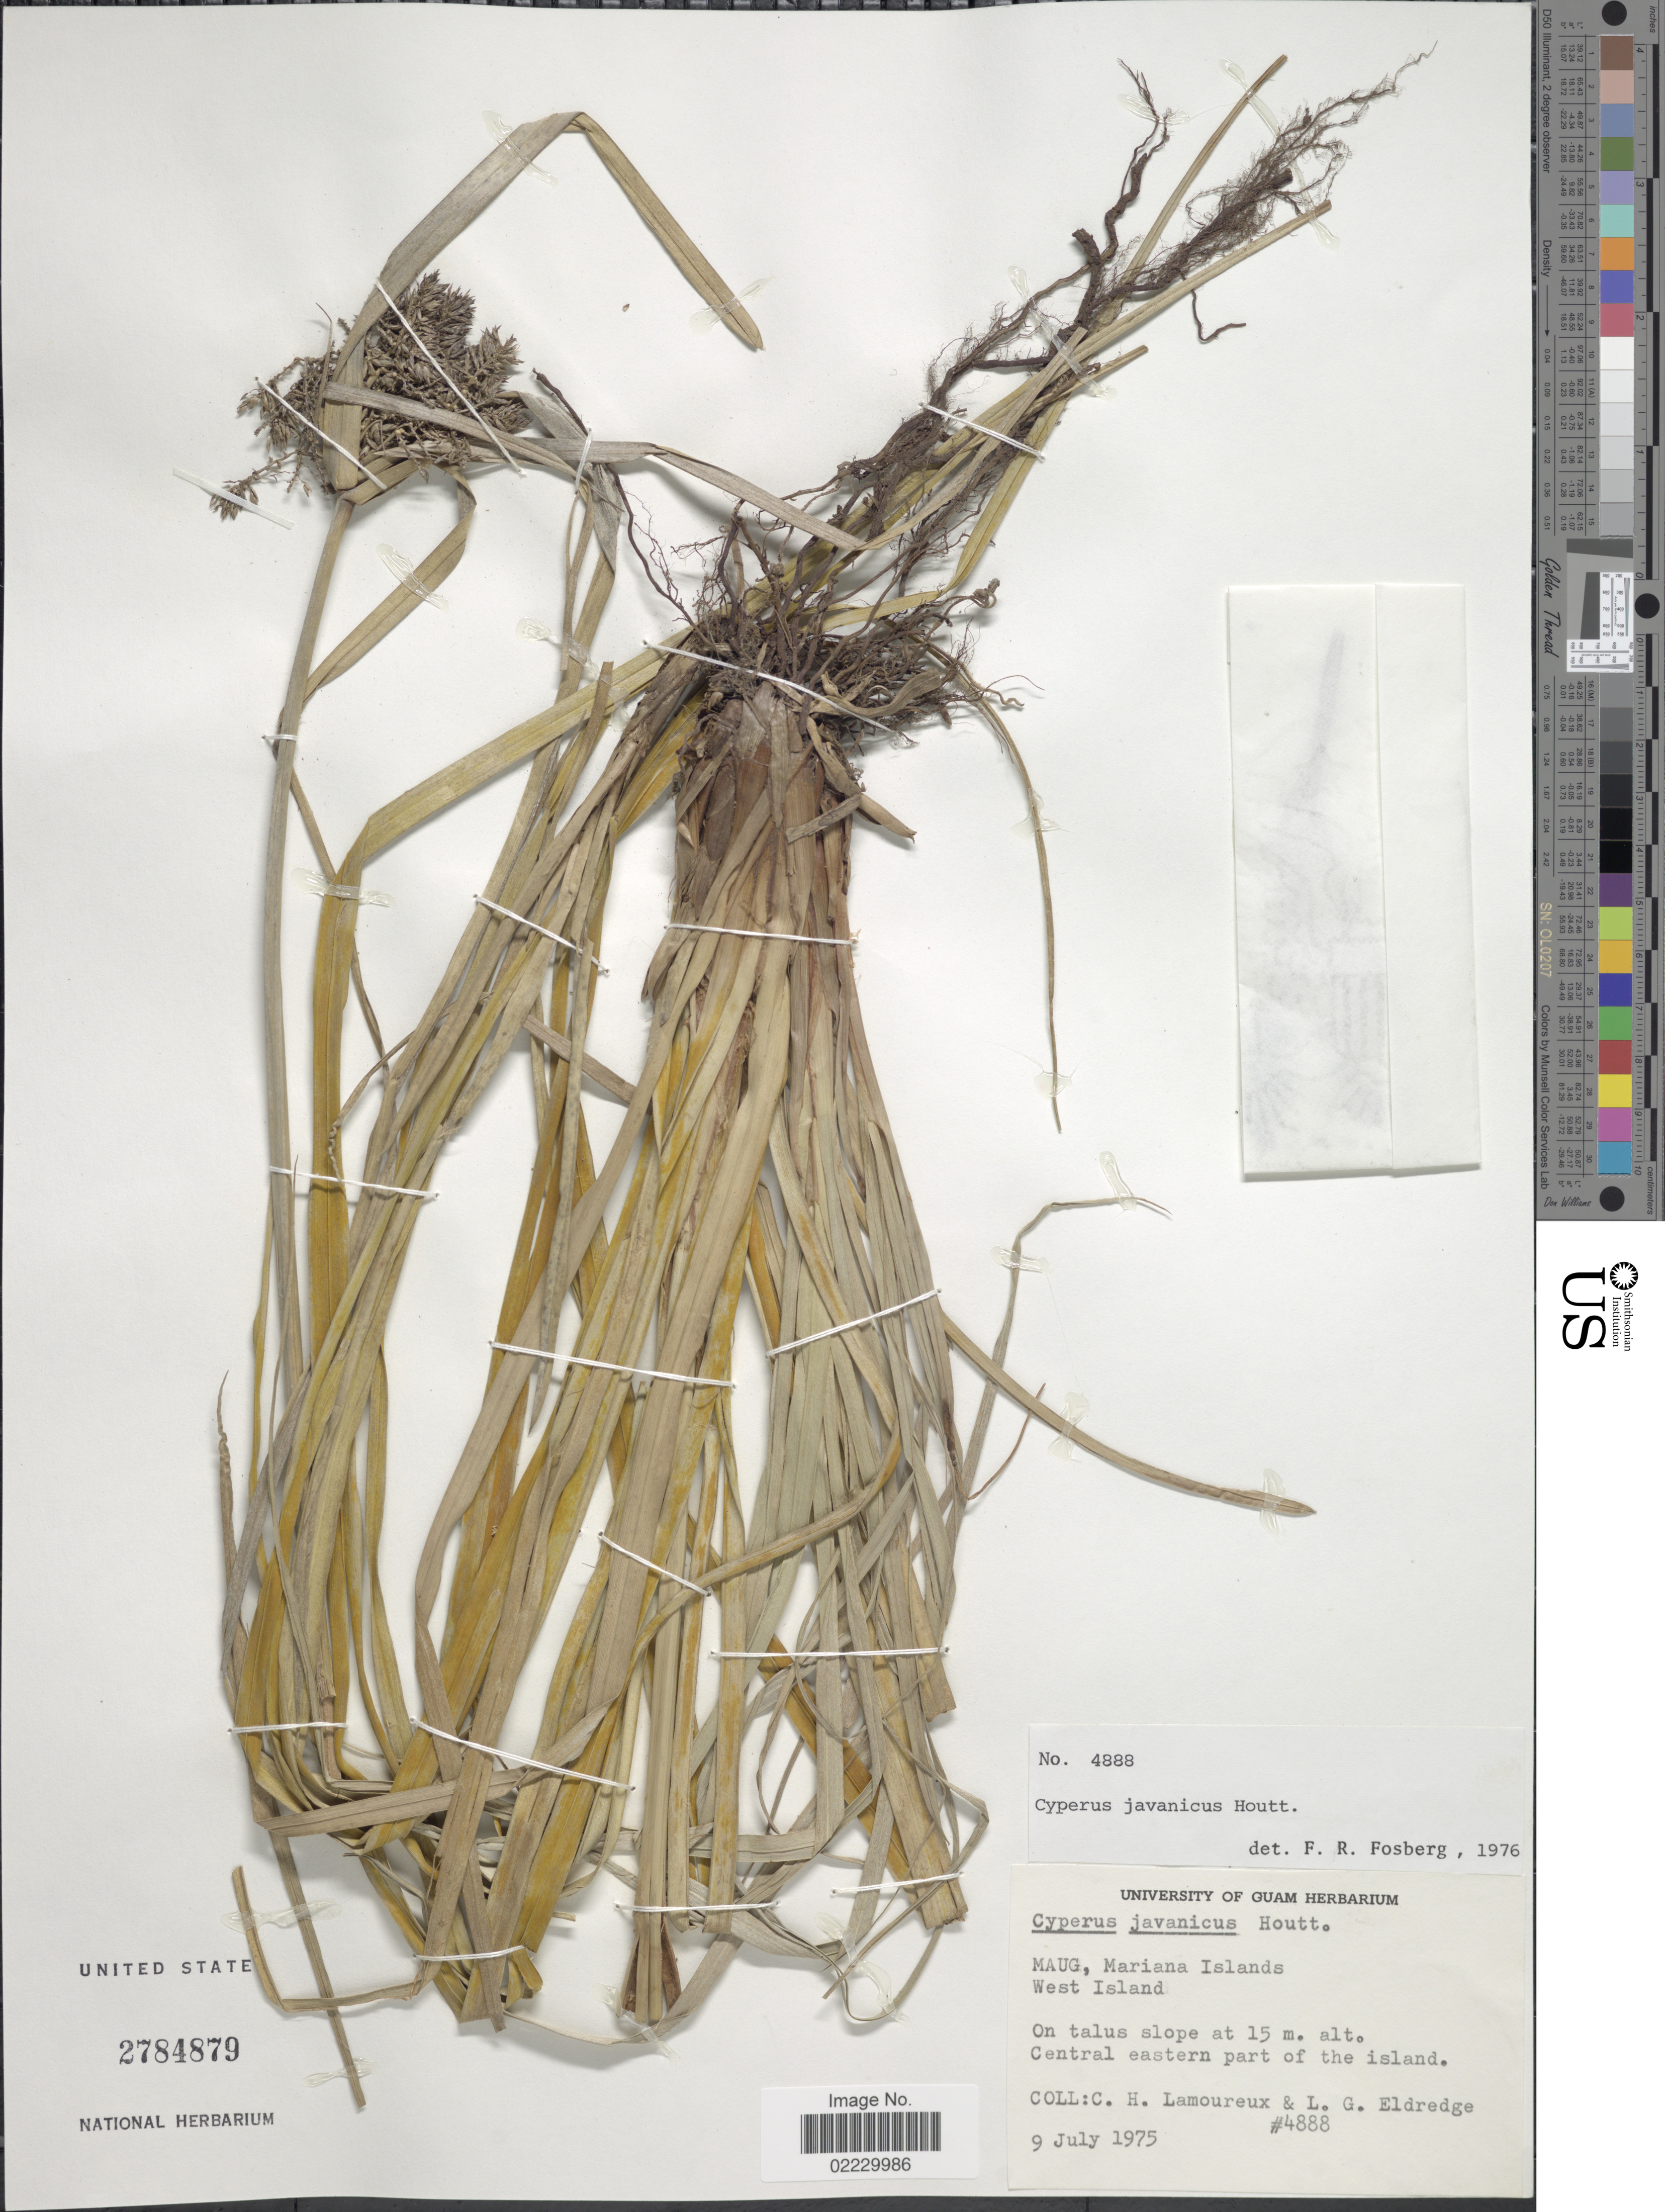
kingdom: Plantae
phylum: Tracheophyta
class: Liliopsida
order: Poales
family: Cyperaceae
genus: Cyperus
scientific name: Cyperus javanicus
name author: Houtt.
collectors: C. H. Lamoureux & L. Eldredge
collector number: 4888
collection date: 1975-07-09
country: Northern Mariana Islands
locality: Maug, West Island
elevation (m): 15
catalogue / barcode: US 2784879